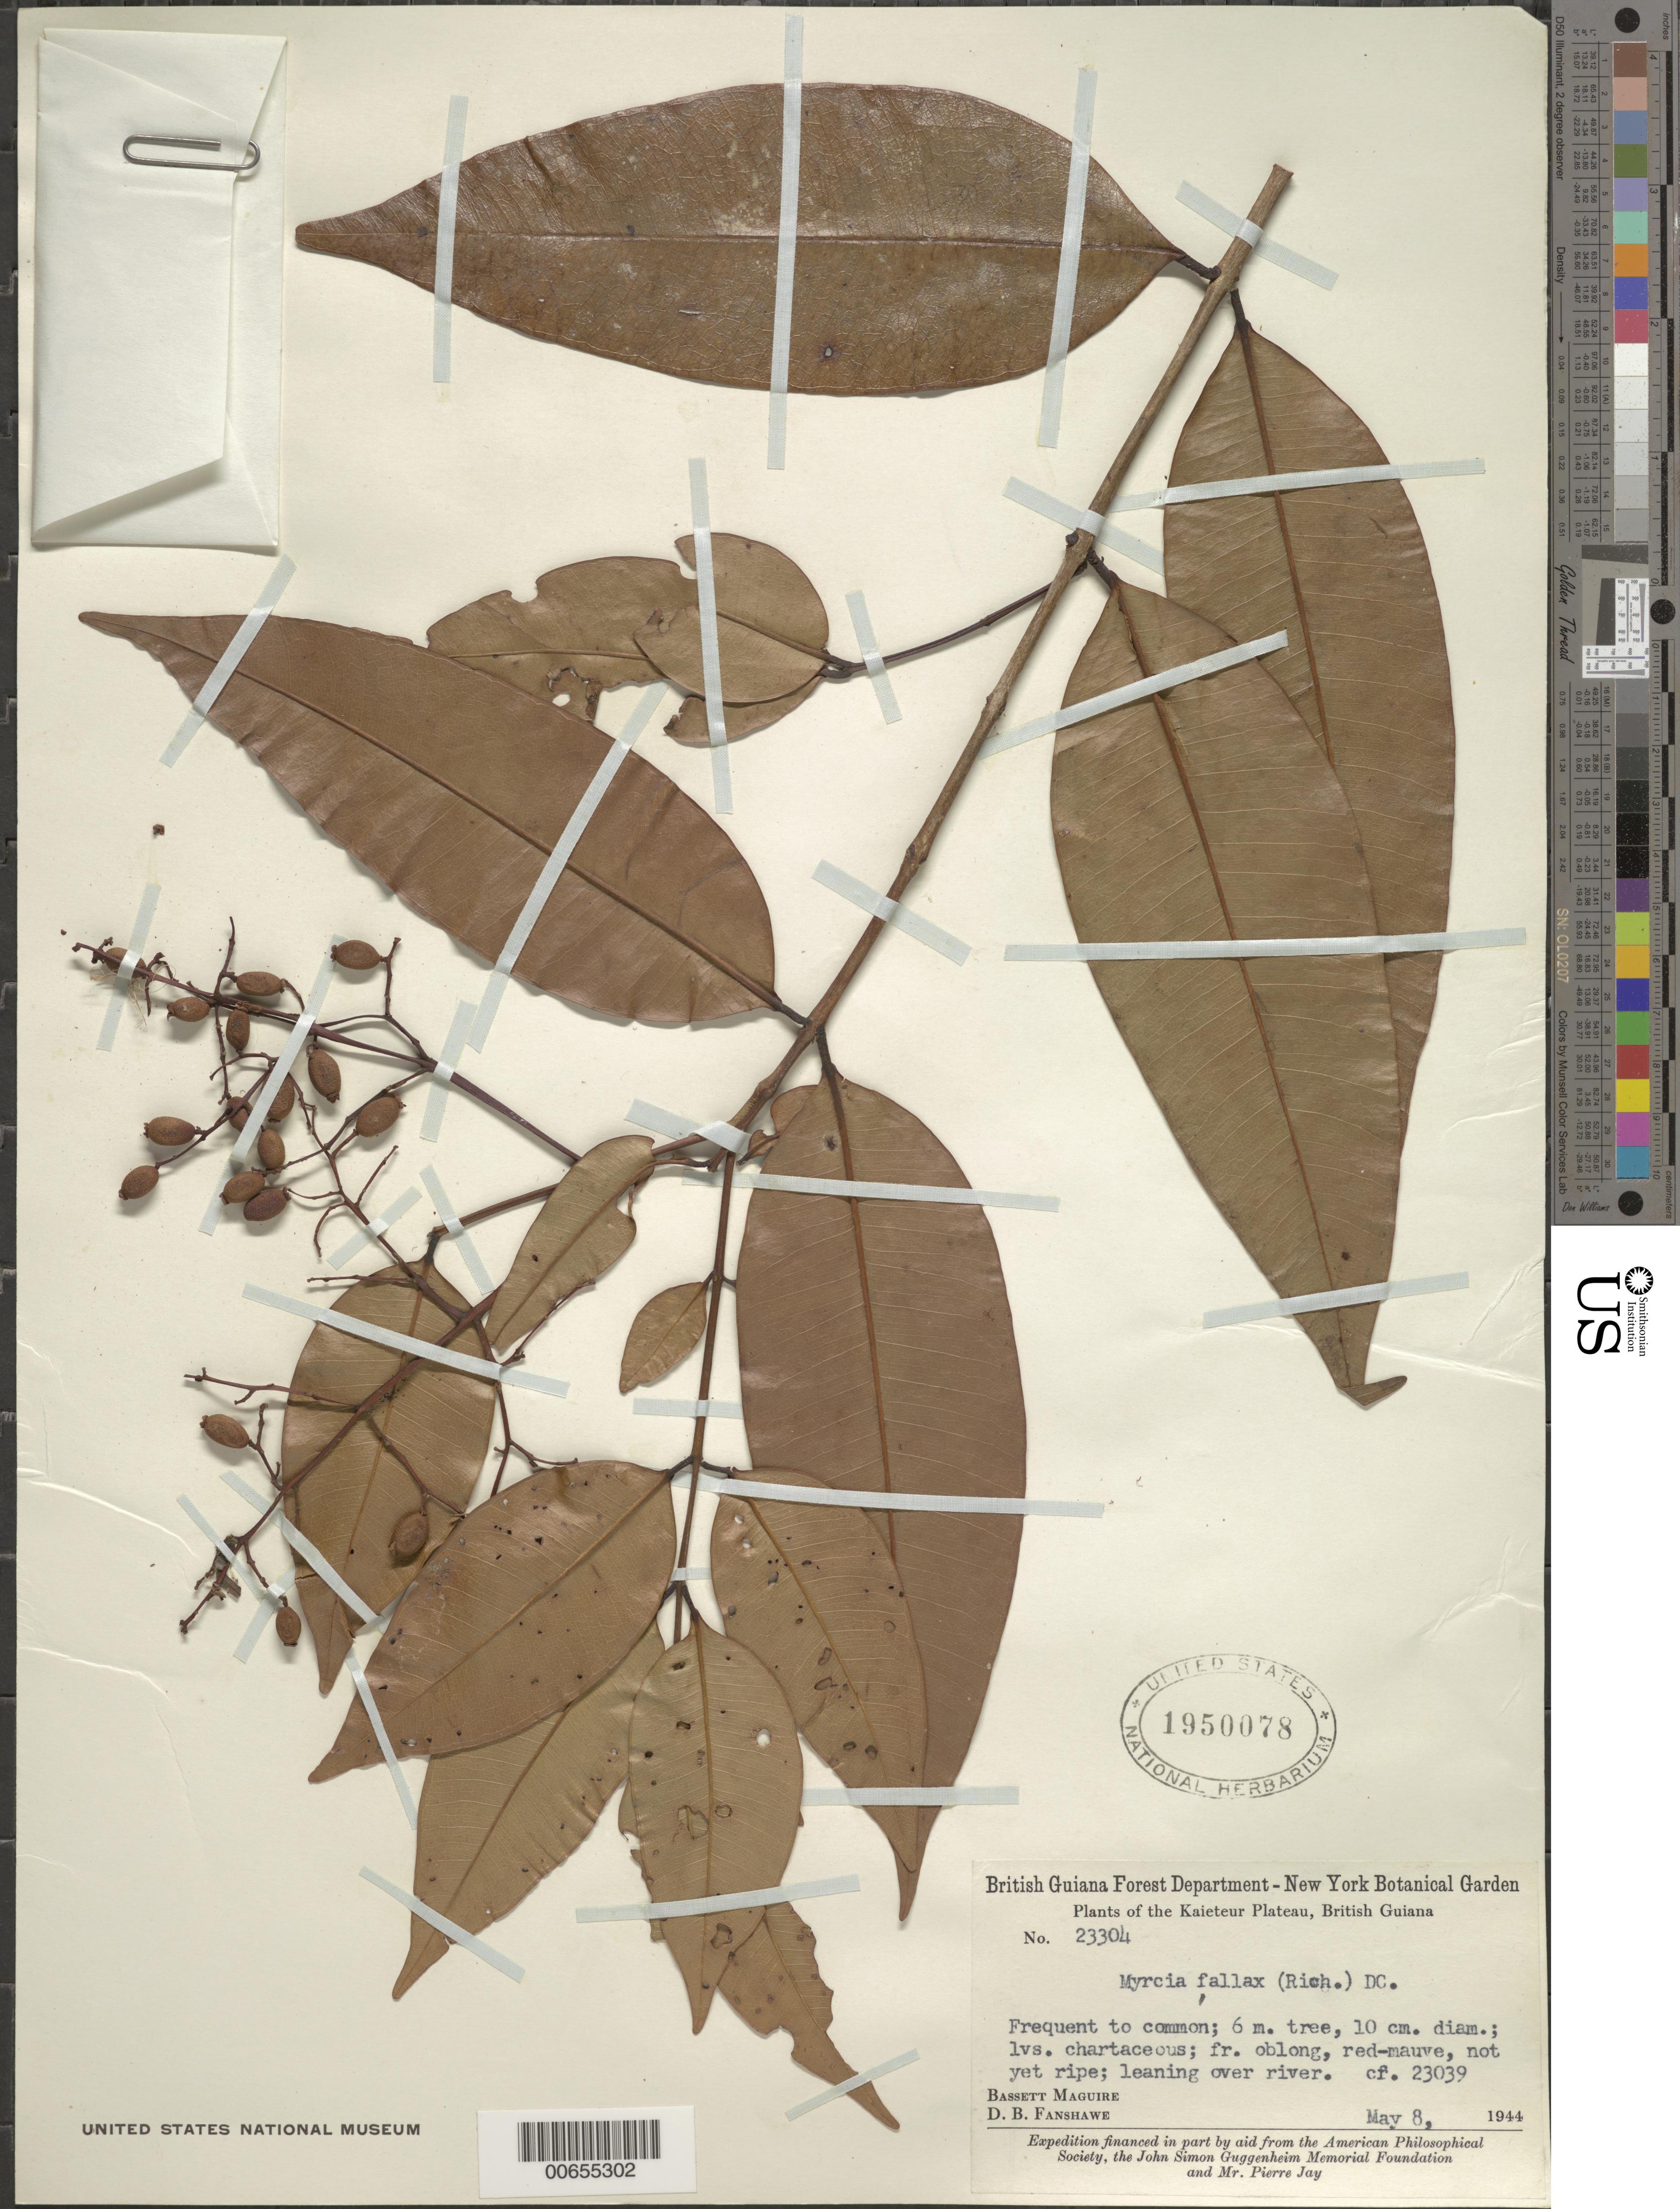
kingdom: Plantae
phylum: Tracheophyta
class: Magnoliopsida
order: Myrtales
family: Myrtaceae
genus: Myrcia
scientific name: Myrcia fallax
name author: (Rich.) DC.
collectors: B. Maguire & D. B. Fanshawe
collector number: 23304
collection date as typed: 8-May-44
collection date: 1944-05-08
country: Guyana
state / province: Potaro-Siparuni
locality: Kaieteur Plateau, Potaro River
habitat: Leaning over river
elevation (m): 427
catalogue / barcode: US 1950078